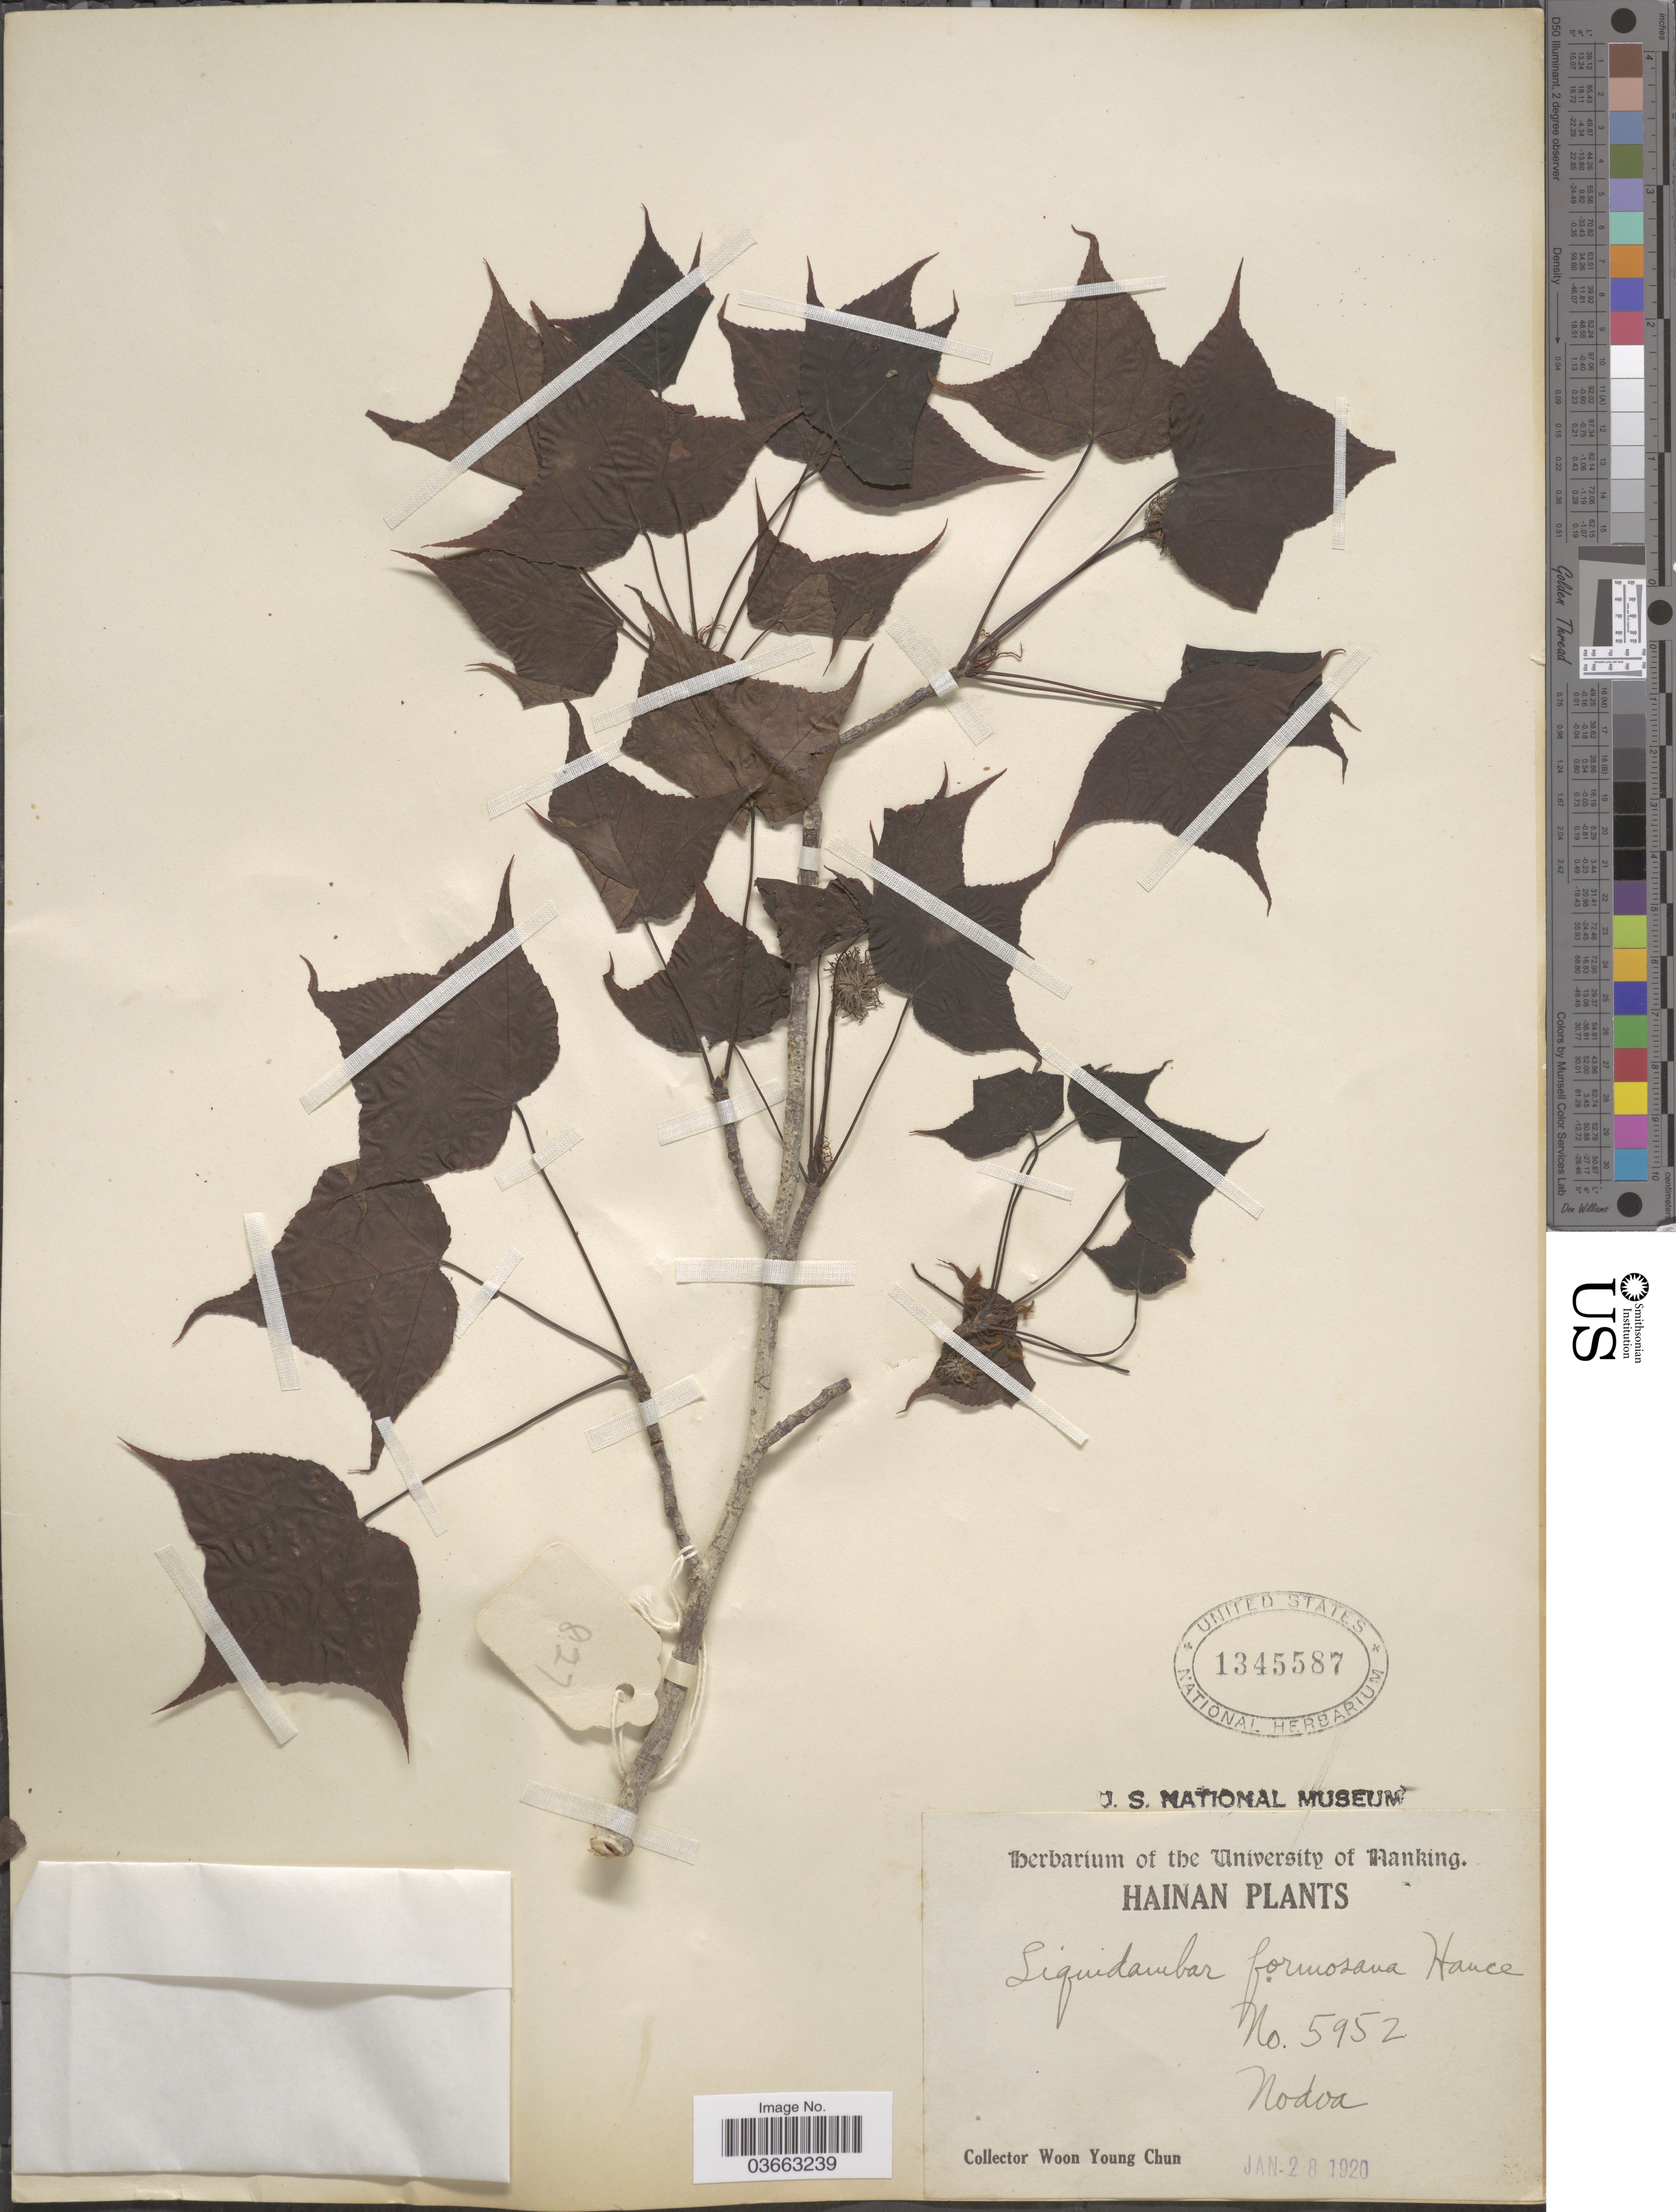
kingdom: Plantae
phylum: Tracheophyta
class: Magnoliopsida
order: Saxifragales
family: Altingiaceae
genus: Liquidambar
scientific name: Liquidambar formosana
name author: Hance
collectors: W. Y. Chun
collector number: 5952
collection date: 1920-01-28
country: China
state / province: Hainan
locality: Nodoa.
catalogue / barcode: US 1345587